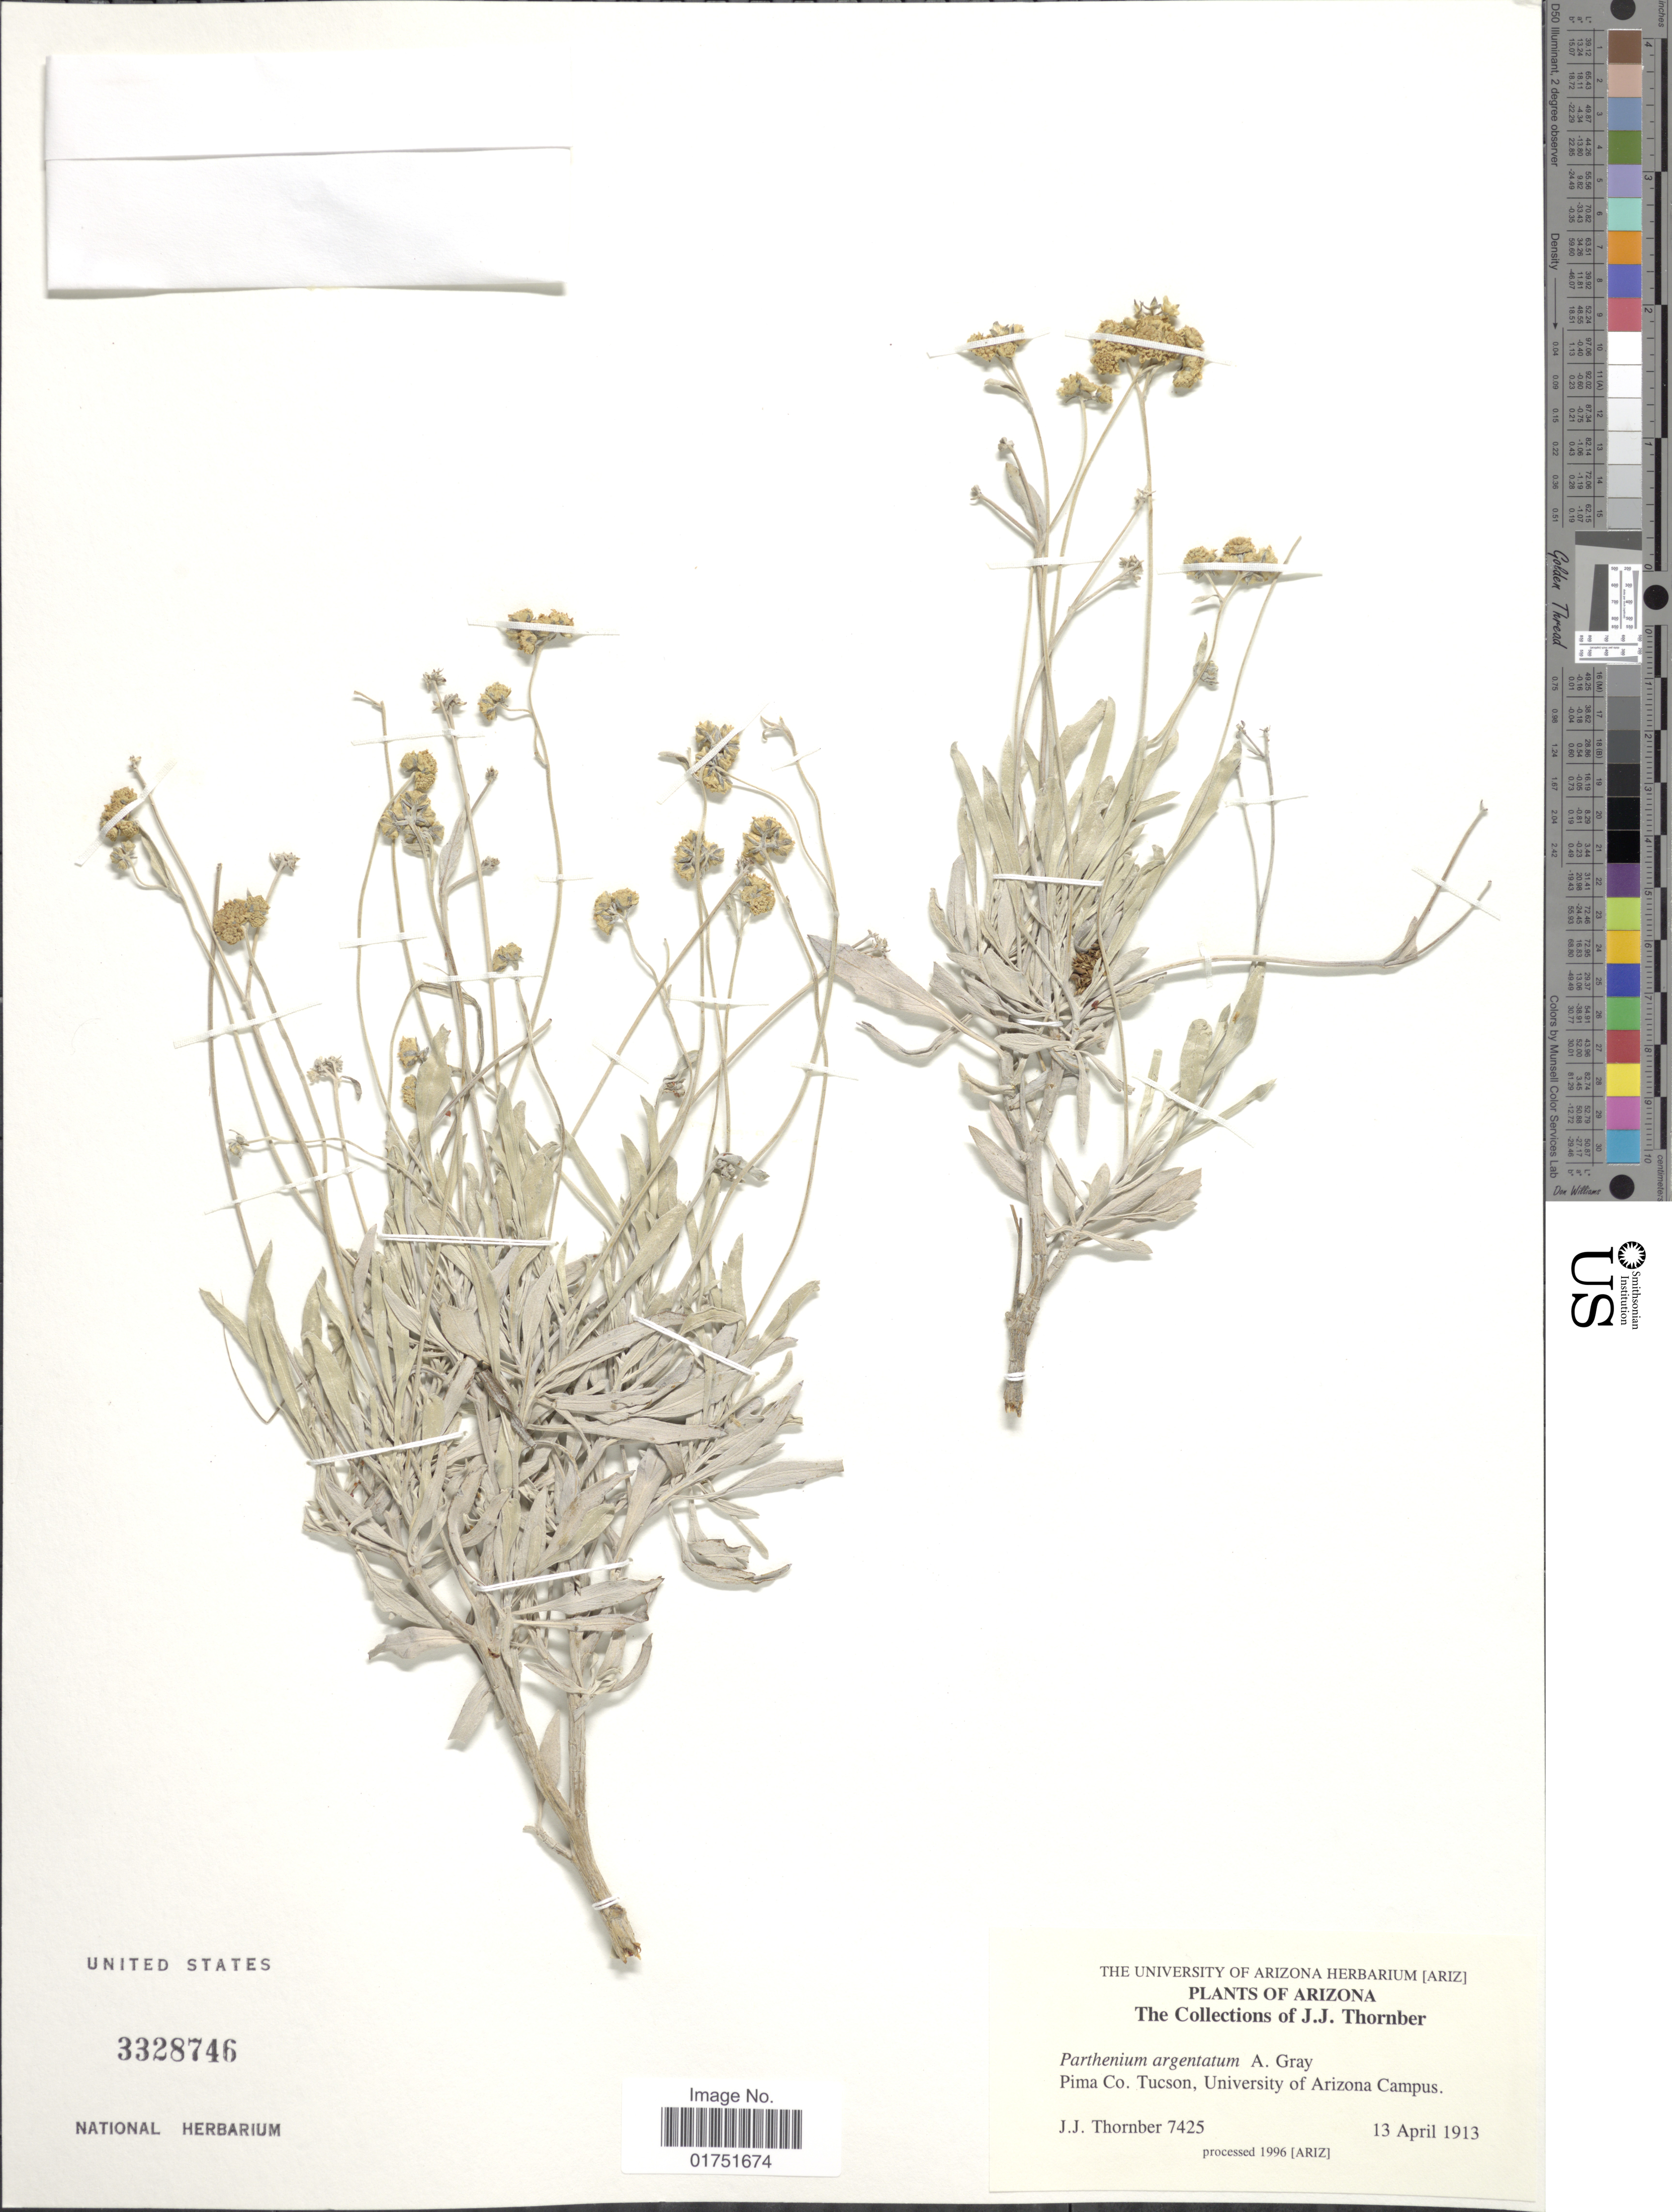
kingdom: Plantae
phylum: Tracheophyta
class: Magnoliopsida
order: Asterales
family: Asteraceae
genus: Parthenium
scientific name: Parthenium argentatum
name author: A. Gray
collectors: J. Thornber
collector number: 7425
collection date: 1913-04-13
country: United States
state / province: Arizona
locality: Pima Co., Tucson, University of Arizona Campus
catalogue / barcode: US 3328746